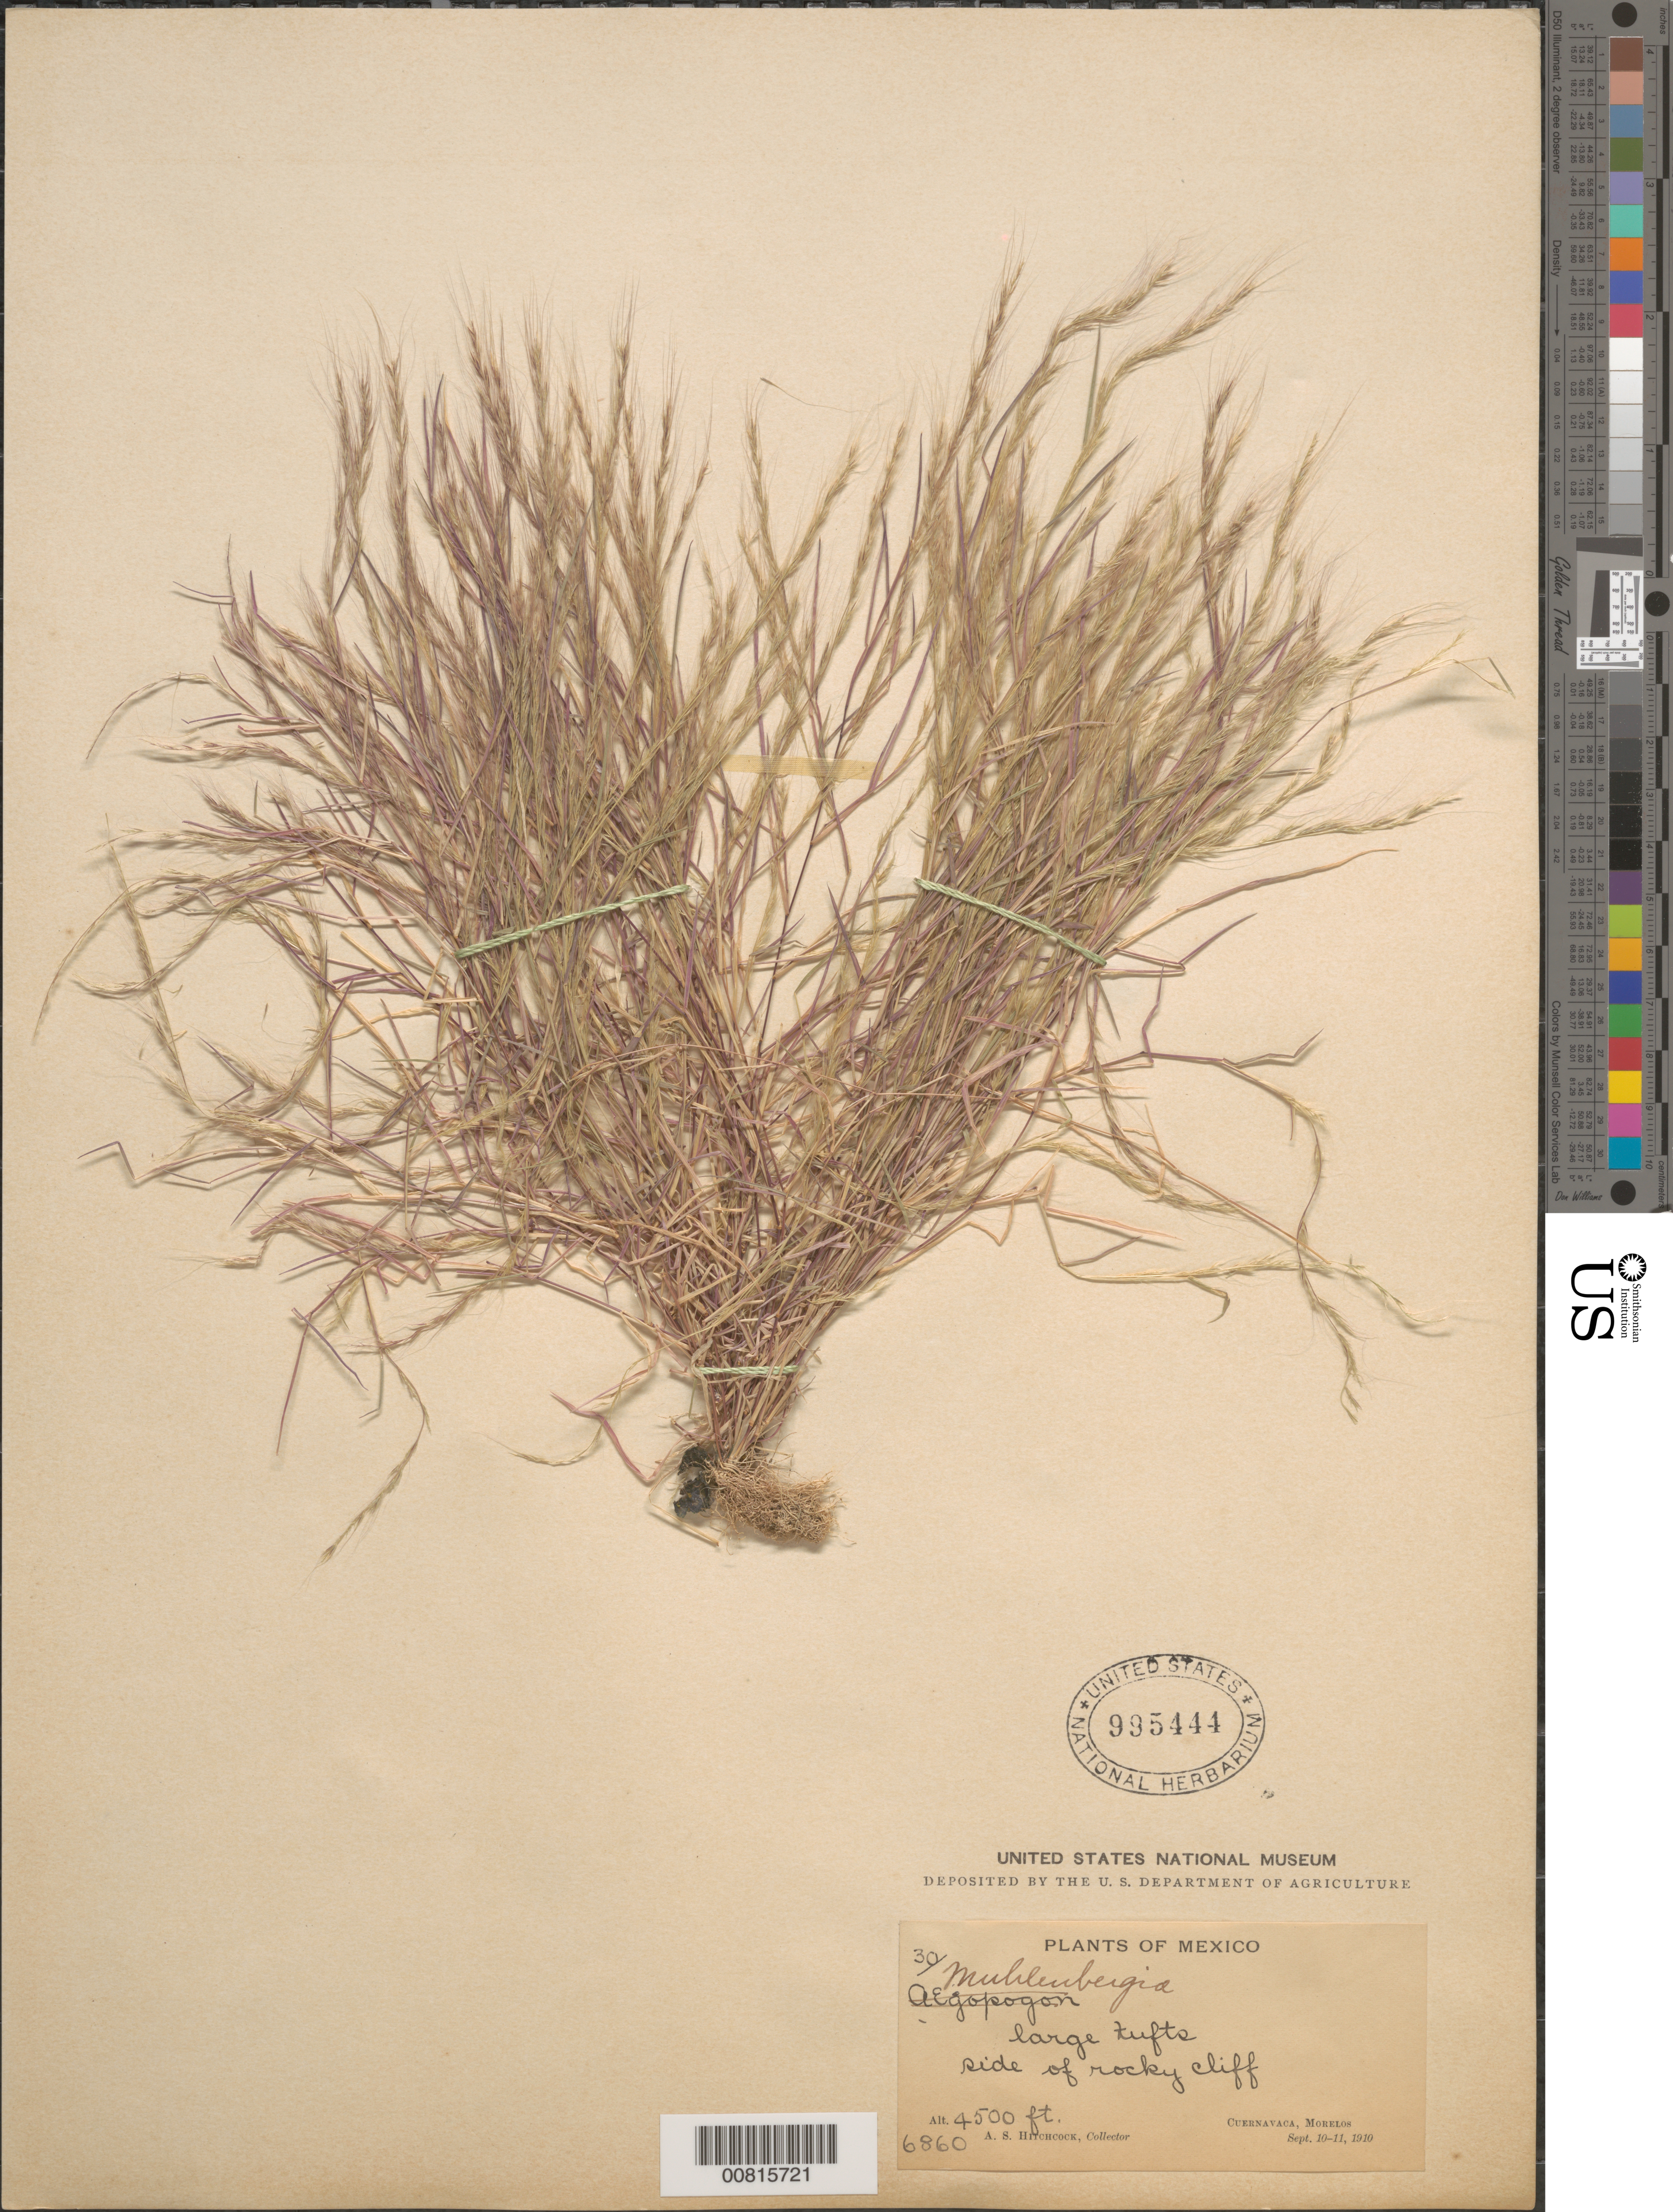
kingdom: Plantae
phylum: Tracheophyta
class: Liliopsida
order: Poales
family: Poaceae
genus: Muhlenbergia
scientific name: Muhlenbergia tenella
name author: (Kunth) Trin.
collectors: A. S. Hitchcock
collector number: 6860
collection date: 1910-09-10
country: Mexico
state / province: Morelos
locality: Cuernavaca, Mor.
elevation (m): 1372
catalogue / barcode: US 995444